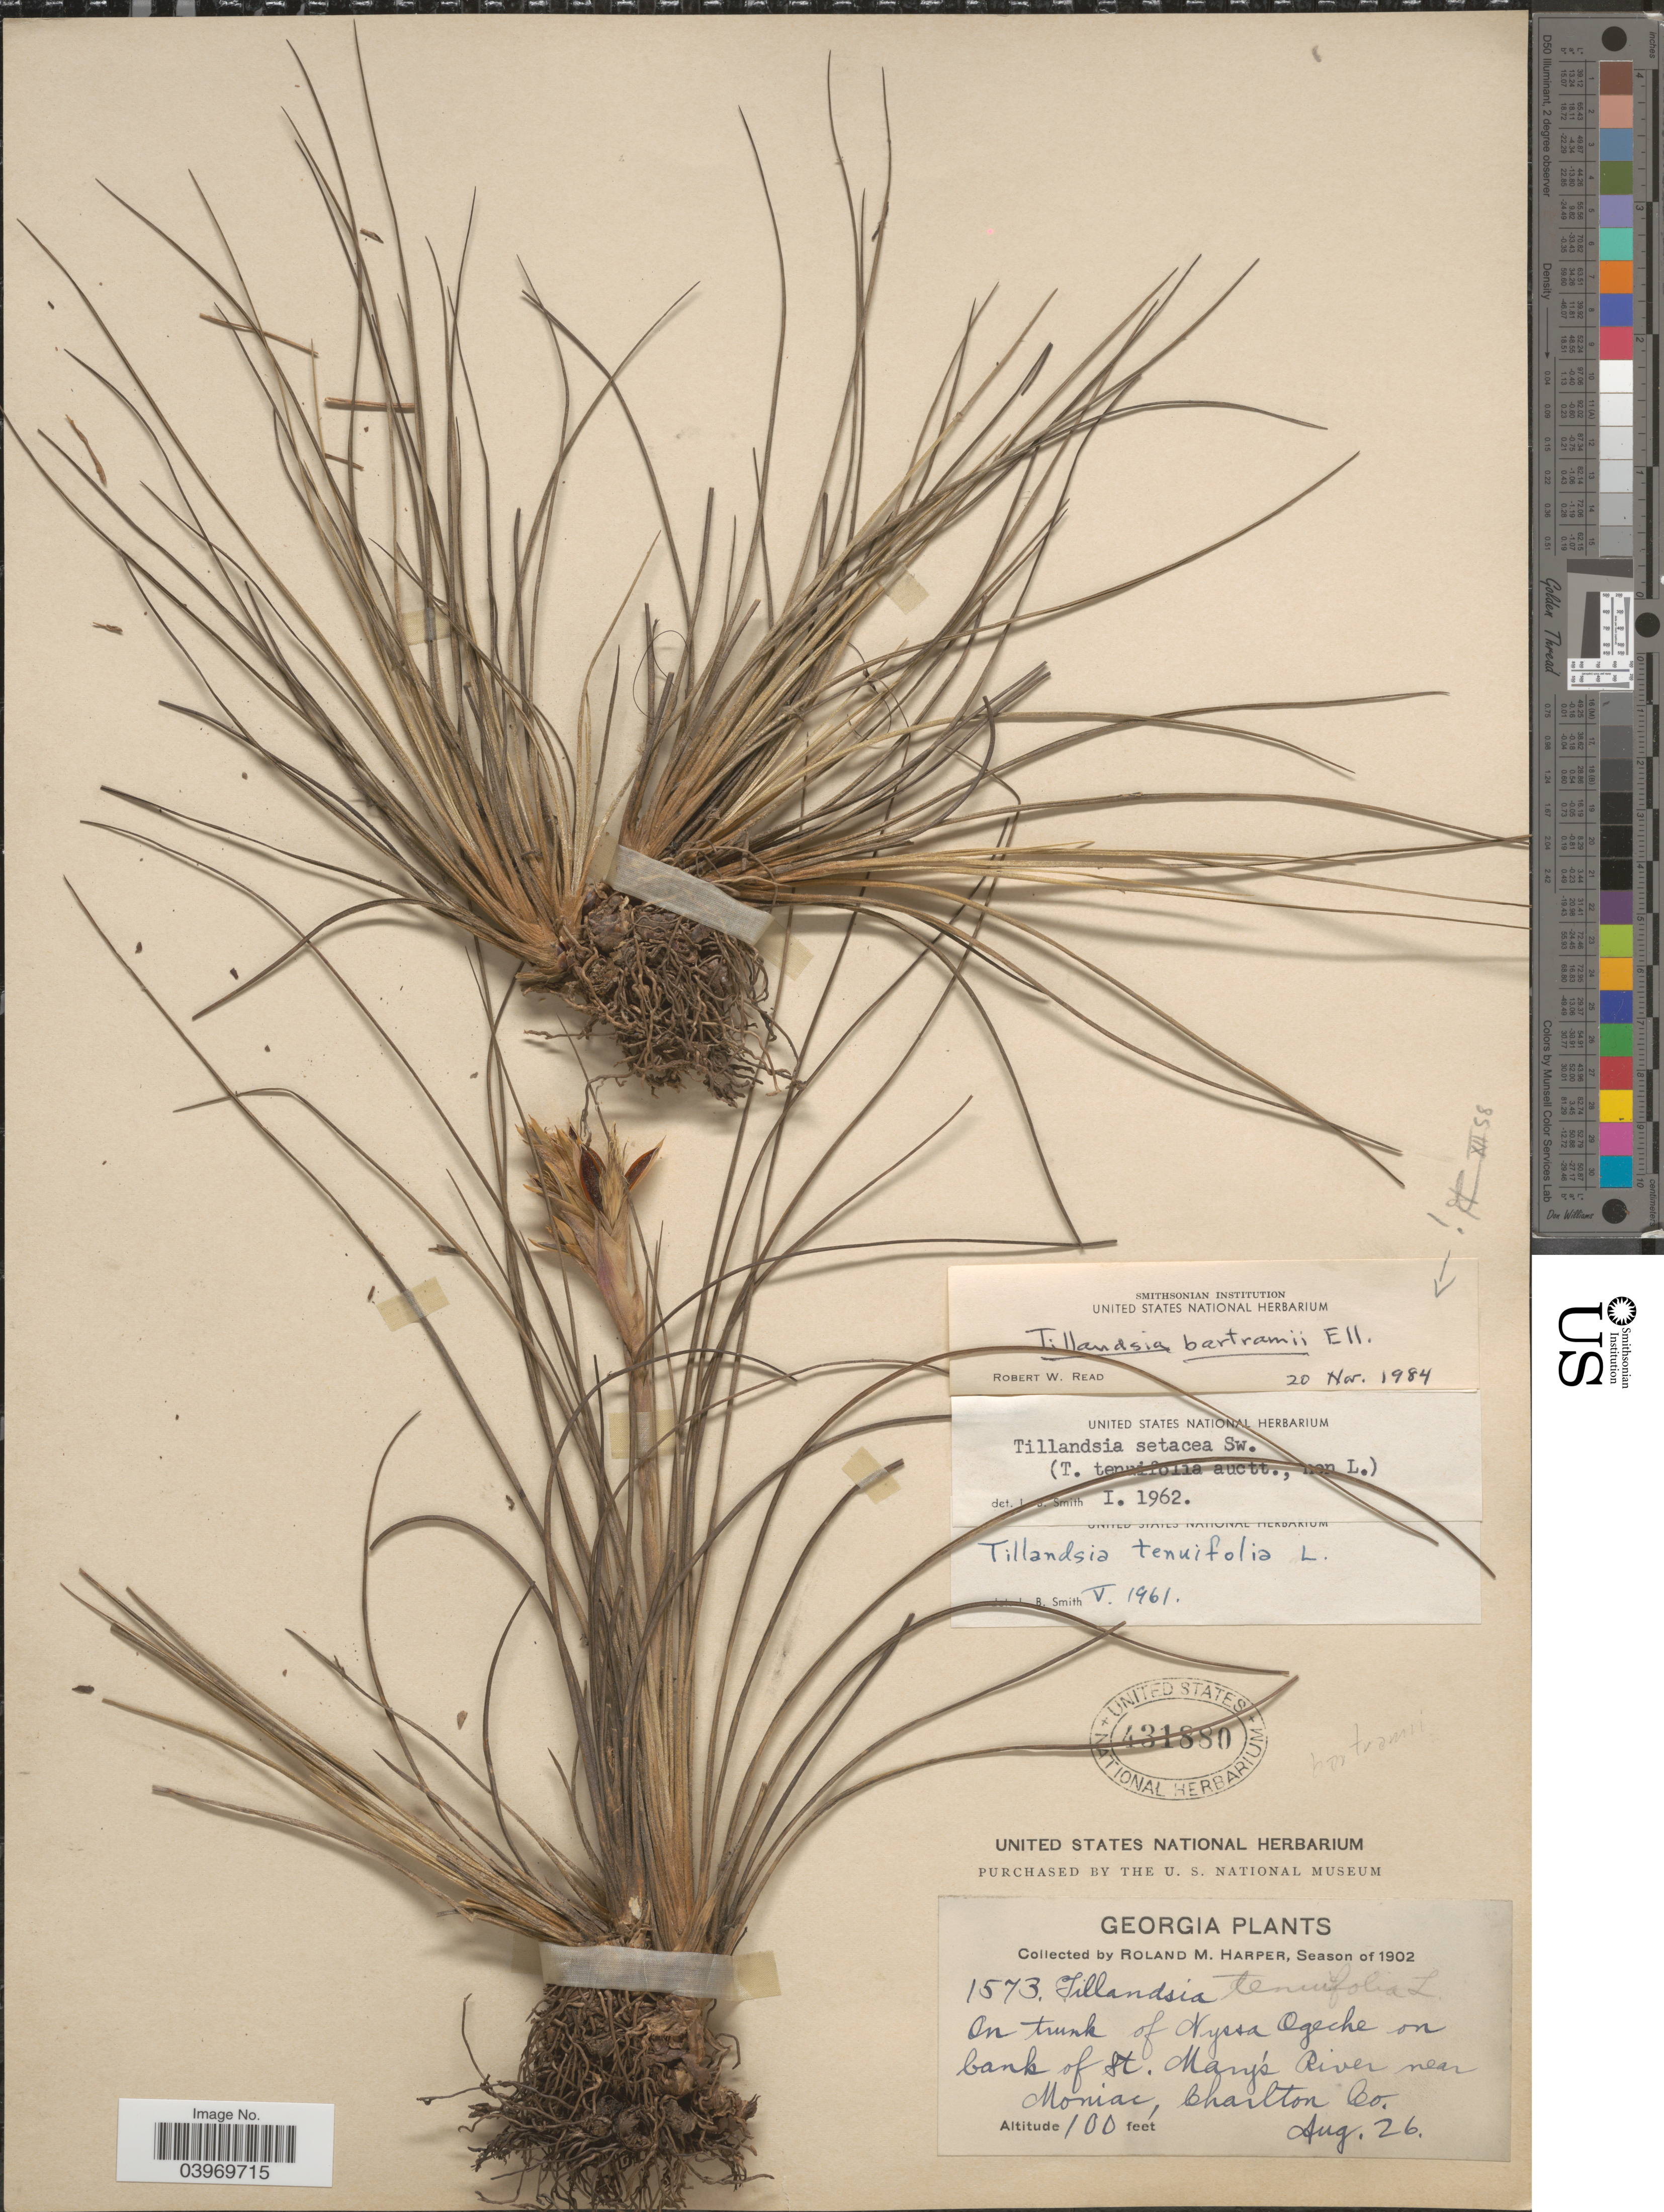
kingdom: Plantae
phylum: Tracheophyta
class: Liliopsida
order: Poales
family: Bromeliaceae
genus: Tillandsia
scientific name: Tillandsia bartramii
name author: Elliott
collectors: R. M. Harper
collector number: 1573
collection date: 1902-08-26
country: United States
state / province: Georgia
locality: On trunk of Nyssa Ogeche on bank of St. Mary's River near Moniac, Charlton Co.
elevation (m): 30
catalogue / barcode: US 431880